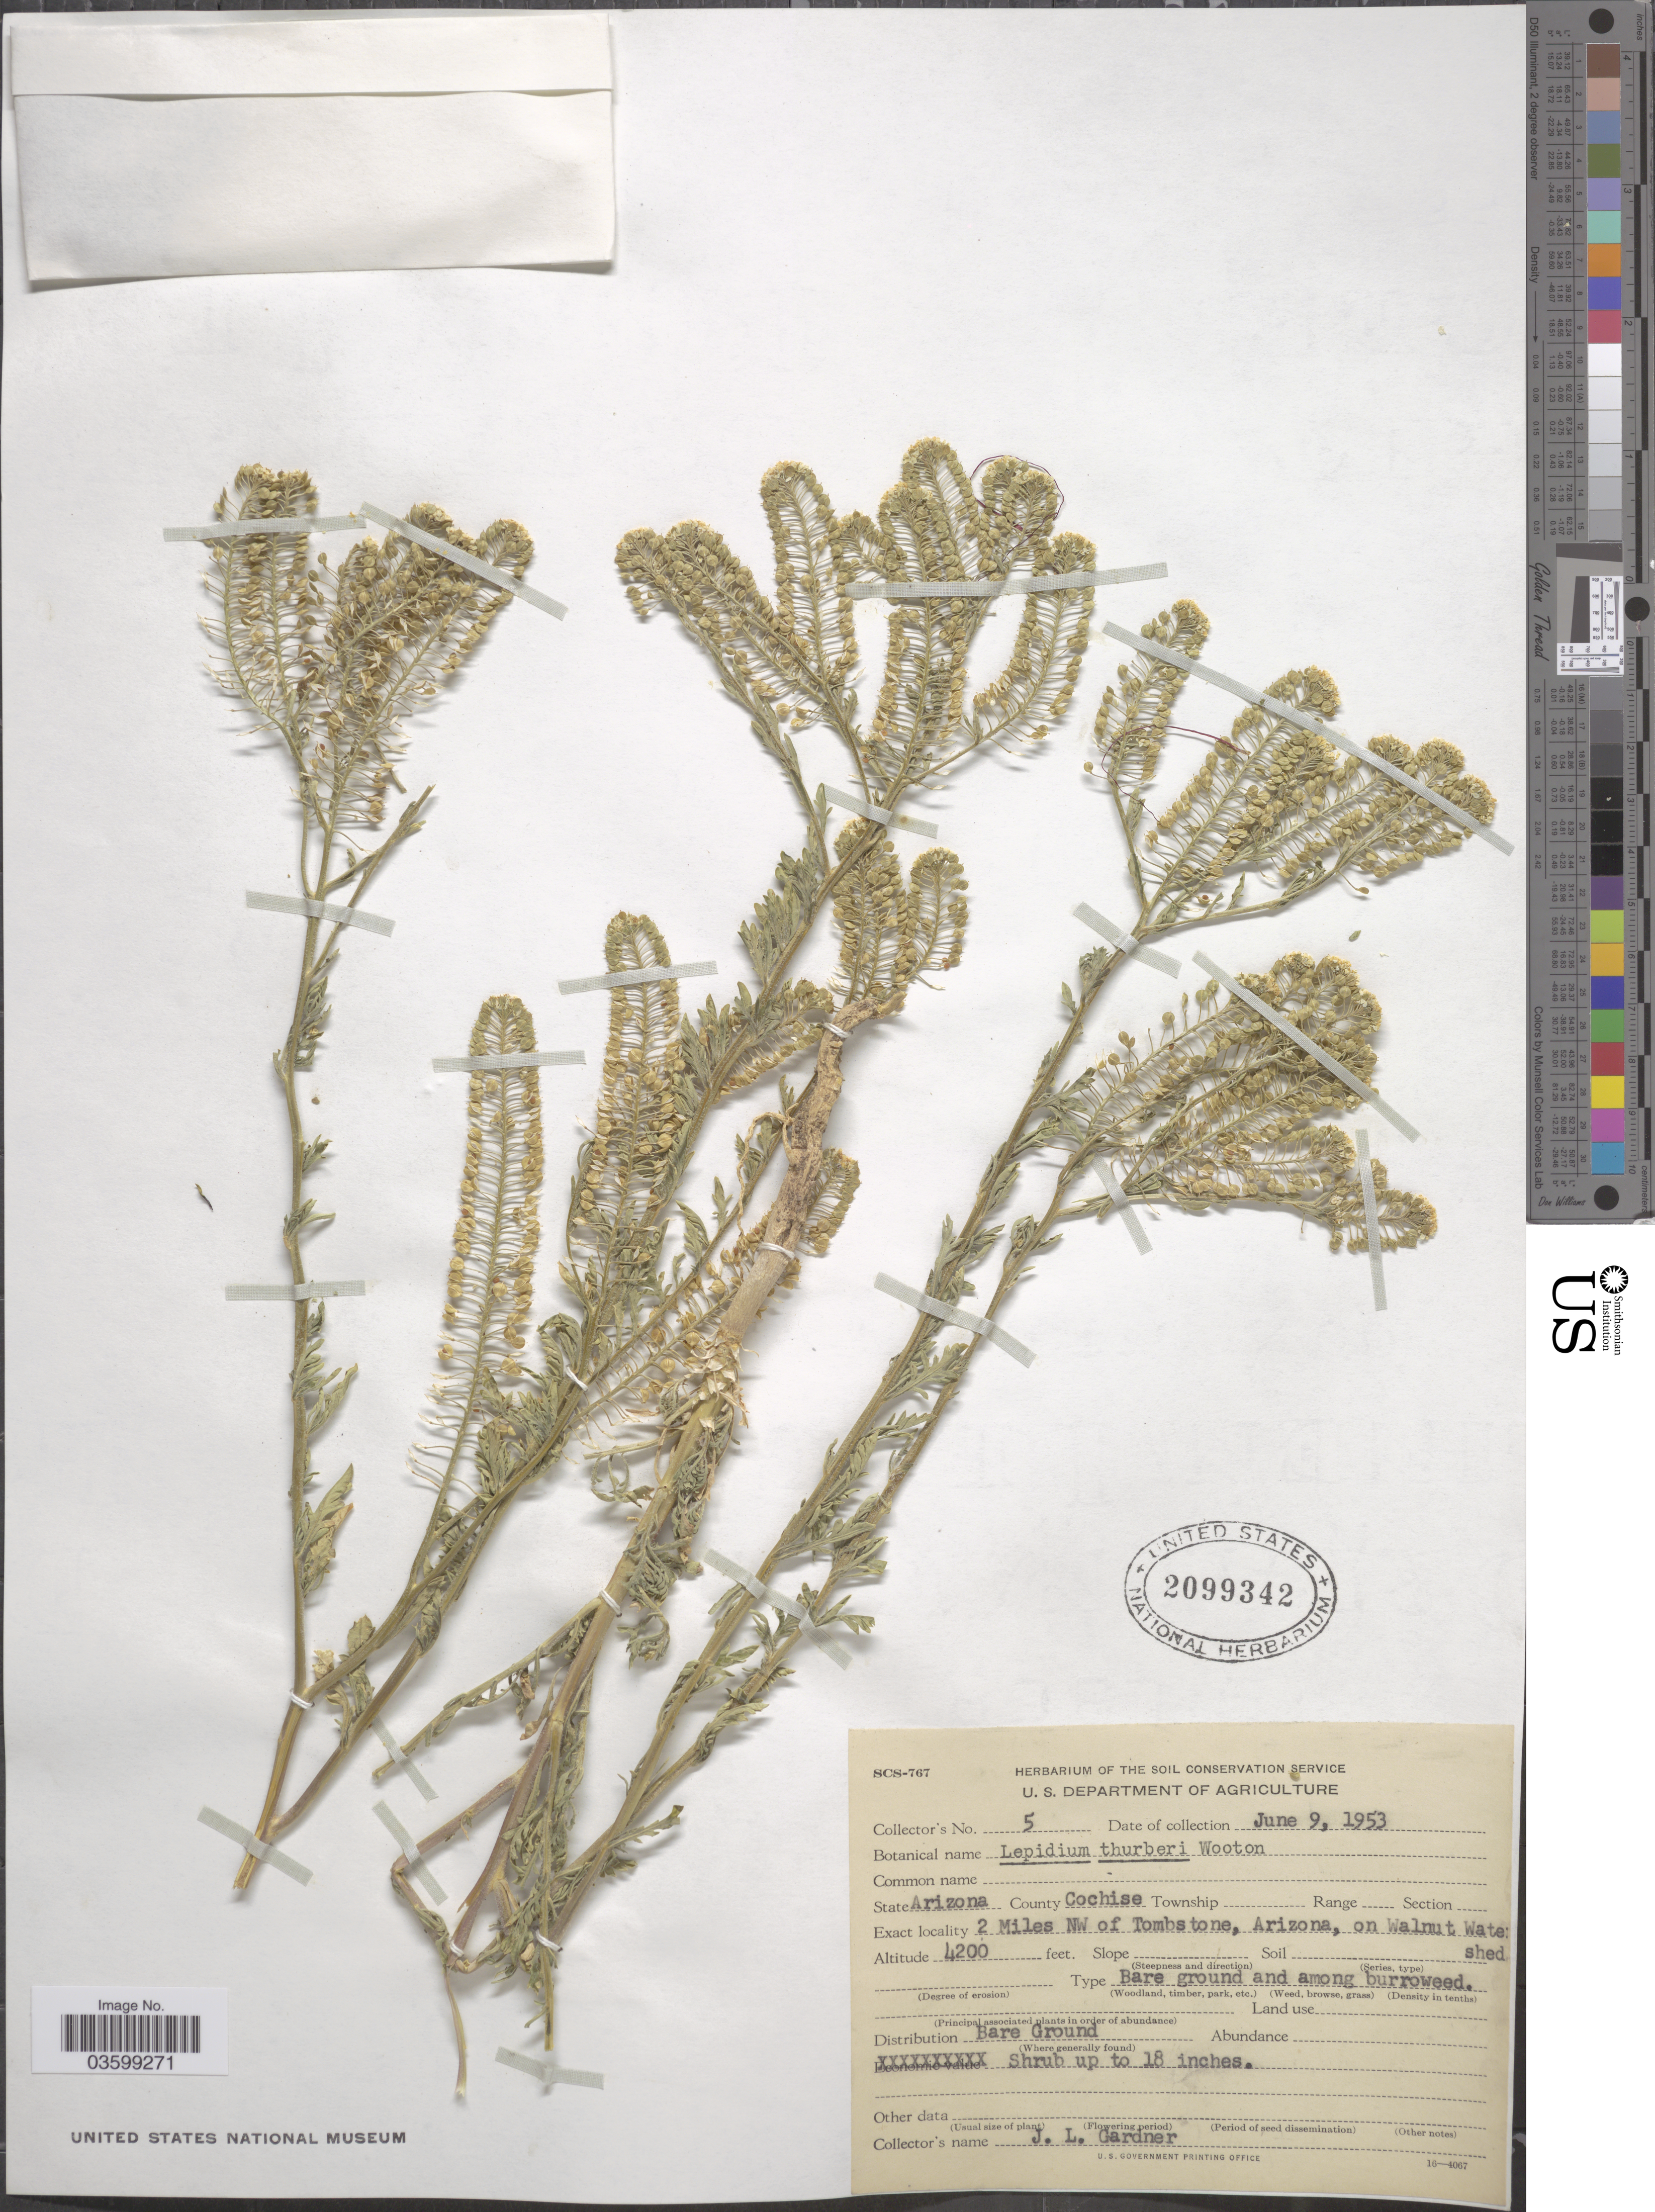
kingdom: Plantae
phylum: Tracheophyta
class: Magnoliopsida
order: Brassicales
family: Brassicaceae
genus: Lepidium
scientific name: Lepidium thurberi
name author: Wooton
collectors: J. L. Gardner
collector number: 5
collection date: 1953-06-09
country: United States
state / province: Arizona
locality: County Cochise. 2 Miles NW of Tombstone, on Walnut Watershed.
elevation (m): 1280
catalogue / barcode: US 2099342